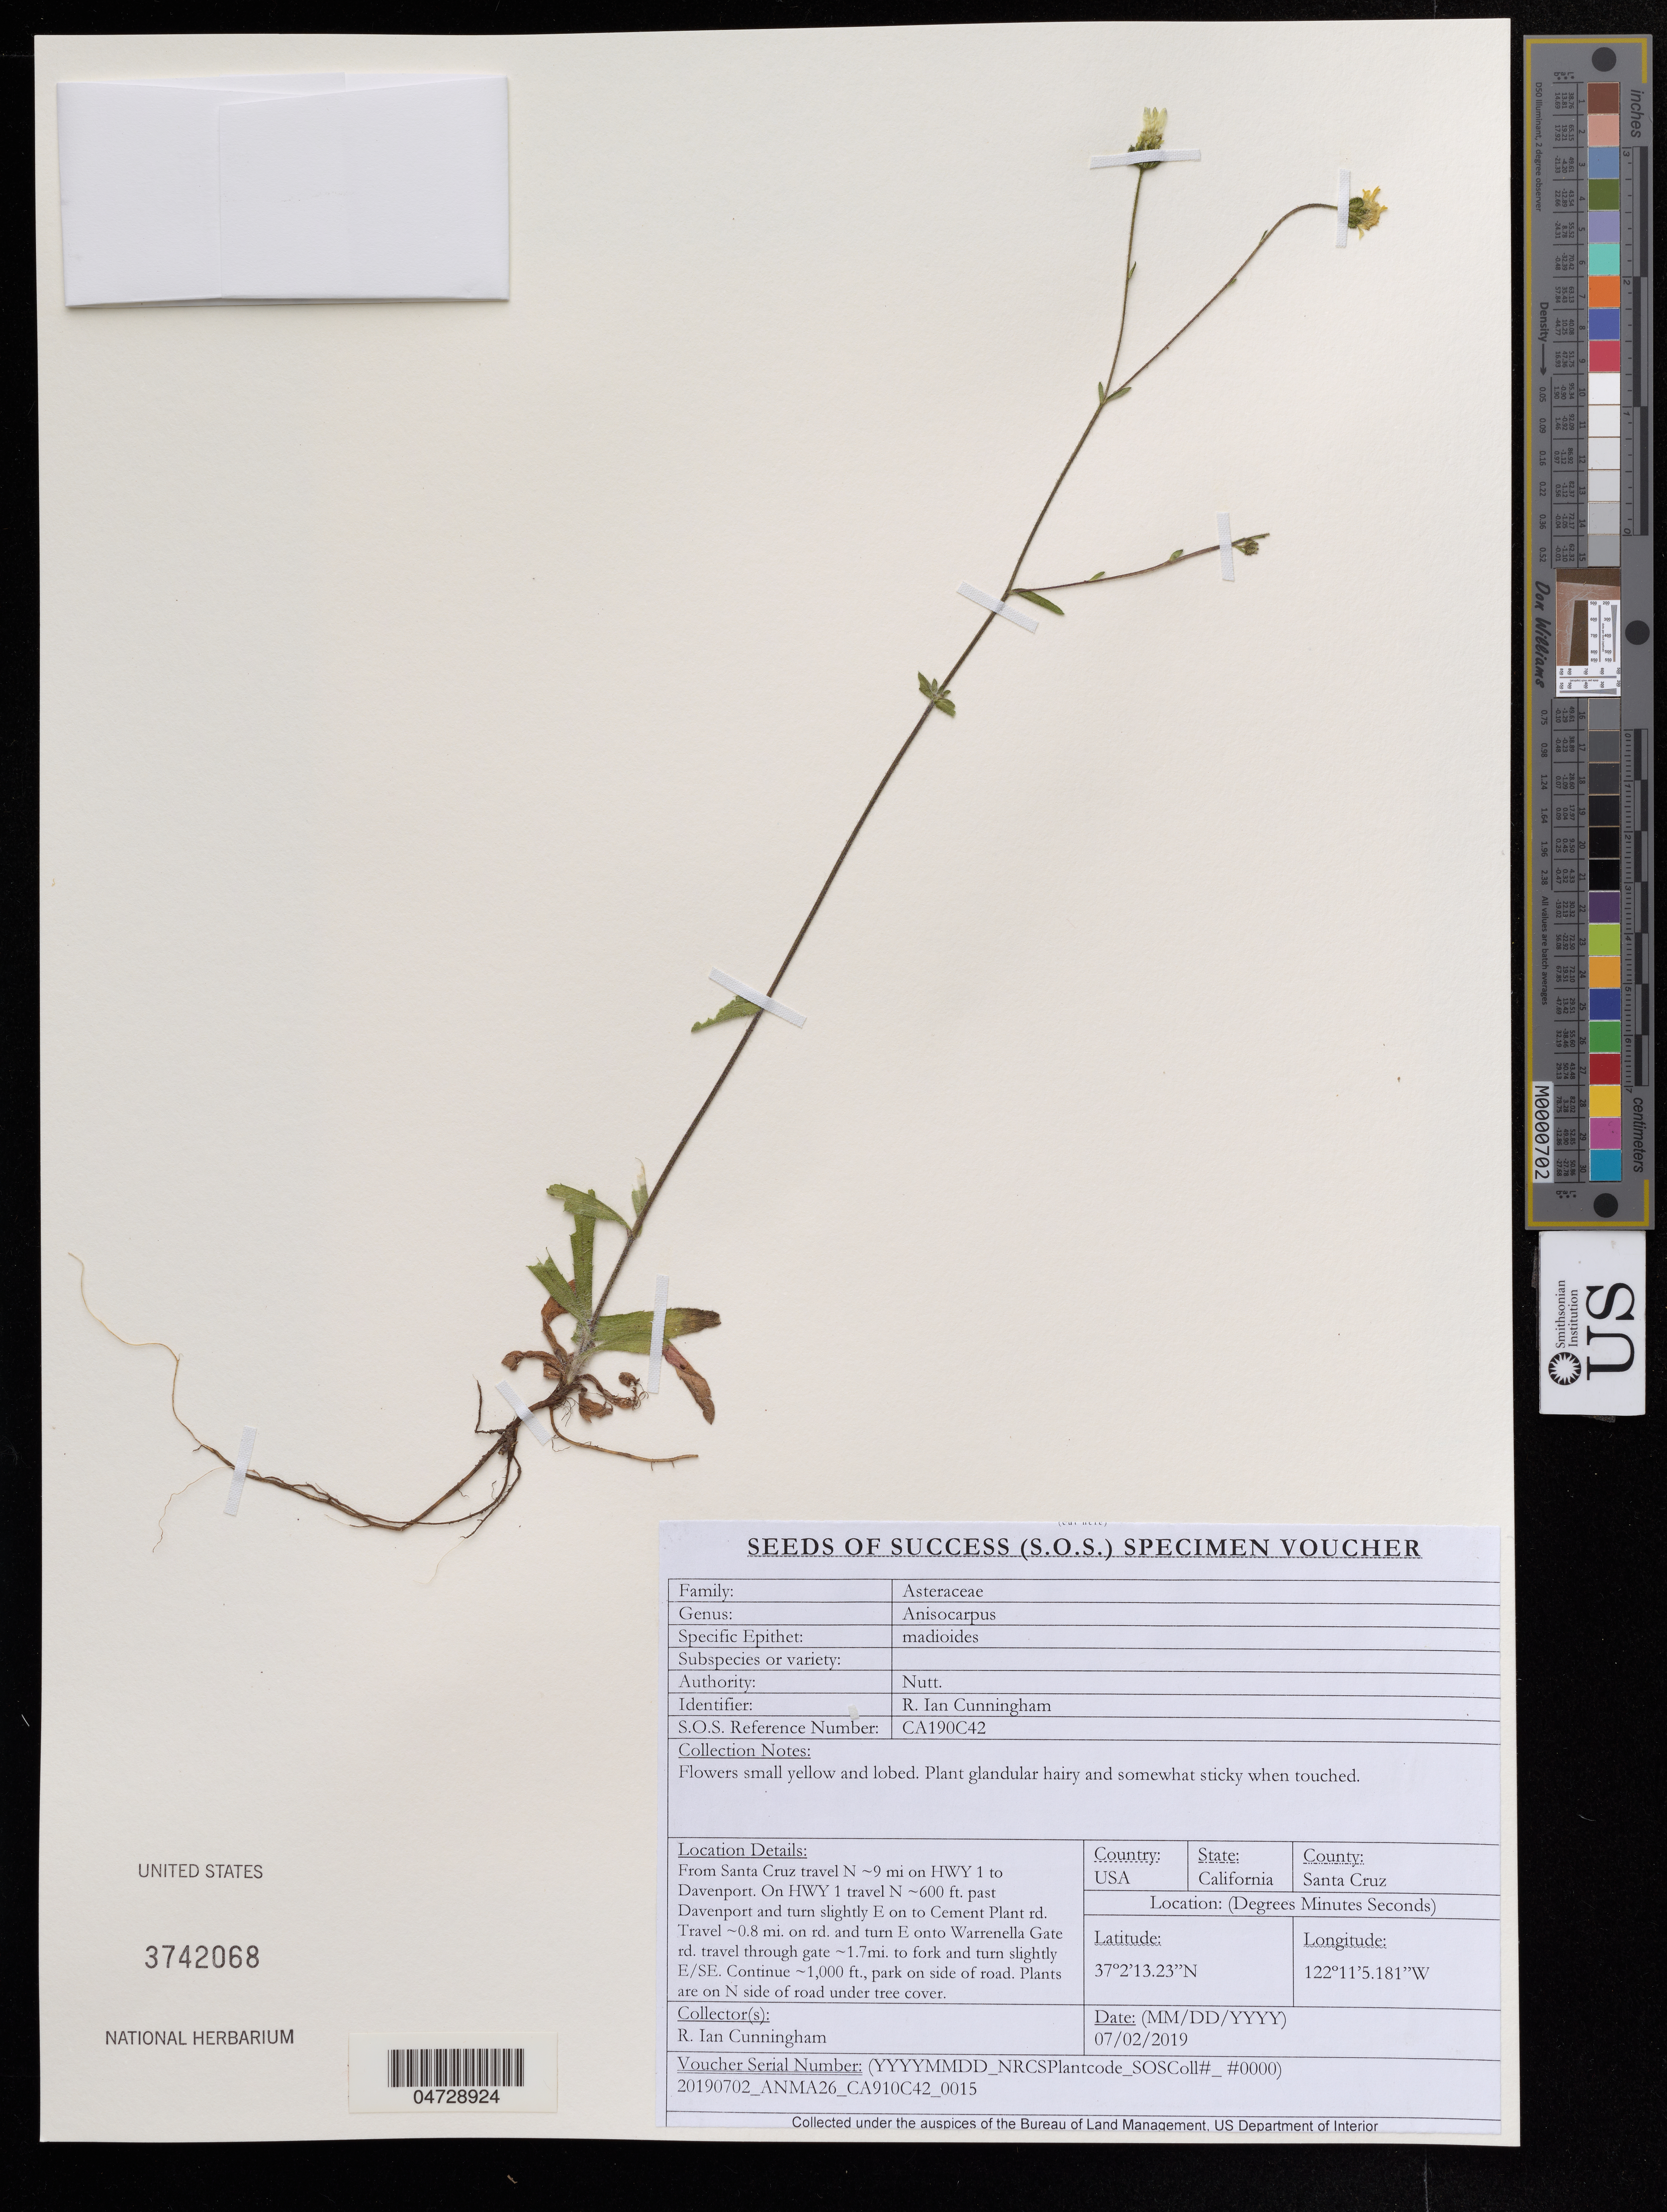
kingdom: Plantae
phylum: Tracheophyta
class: Magnoliopsida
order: Asterales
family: Asteraceae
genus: Anisocarpus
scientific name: Anisocarpus madioides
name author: Nutt.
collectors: R. Cunningham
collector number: CA190C42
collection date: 2019-02-07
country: United States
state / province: California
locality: From Santa Cruz travel N-9 mi on Hwy 1 to Davenport. On HWY 1 travel N-600 ft. past Davenport and turn slightly E on to Cement Plant rd. Travel -0.8 mi. on rd. and turn E onto Warrenella Gate rd. travel trough -1.7 mi to fork and turn slightly E/SE. Continue.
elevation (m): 305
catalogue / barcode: US 3742068